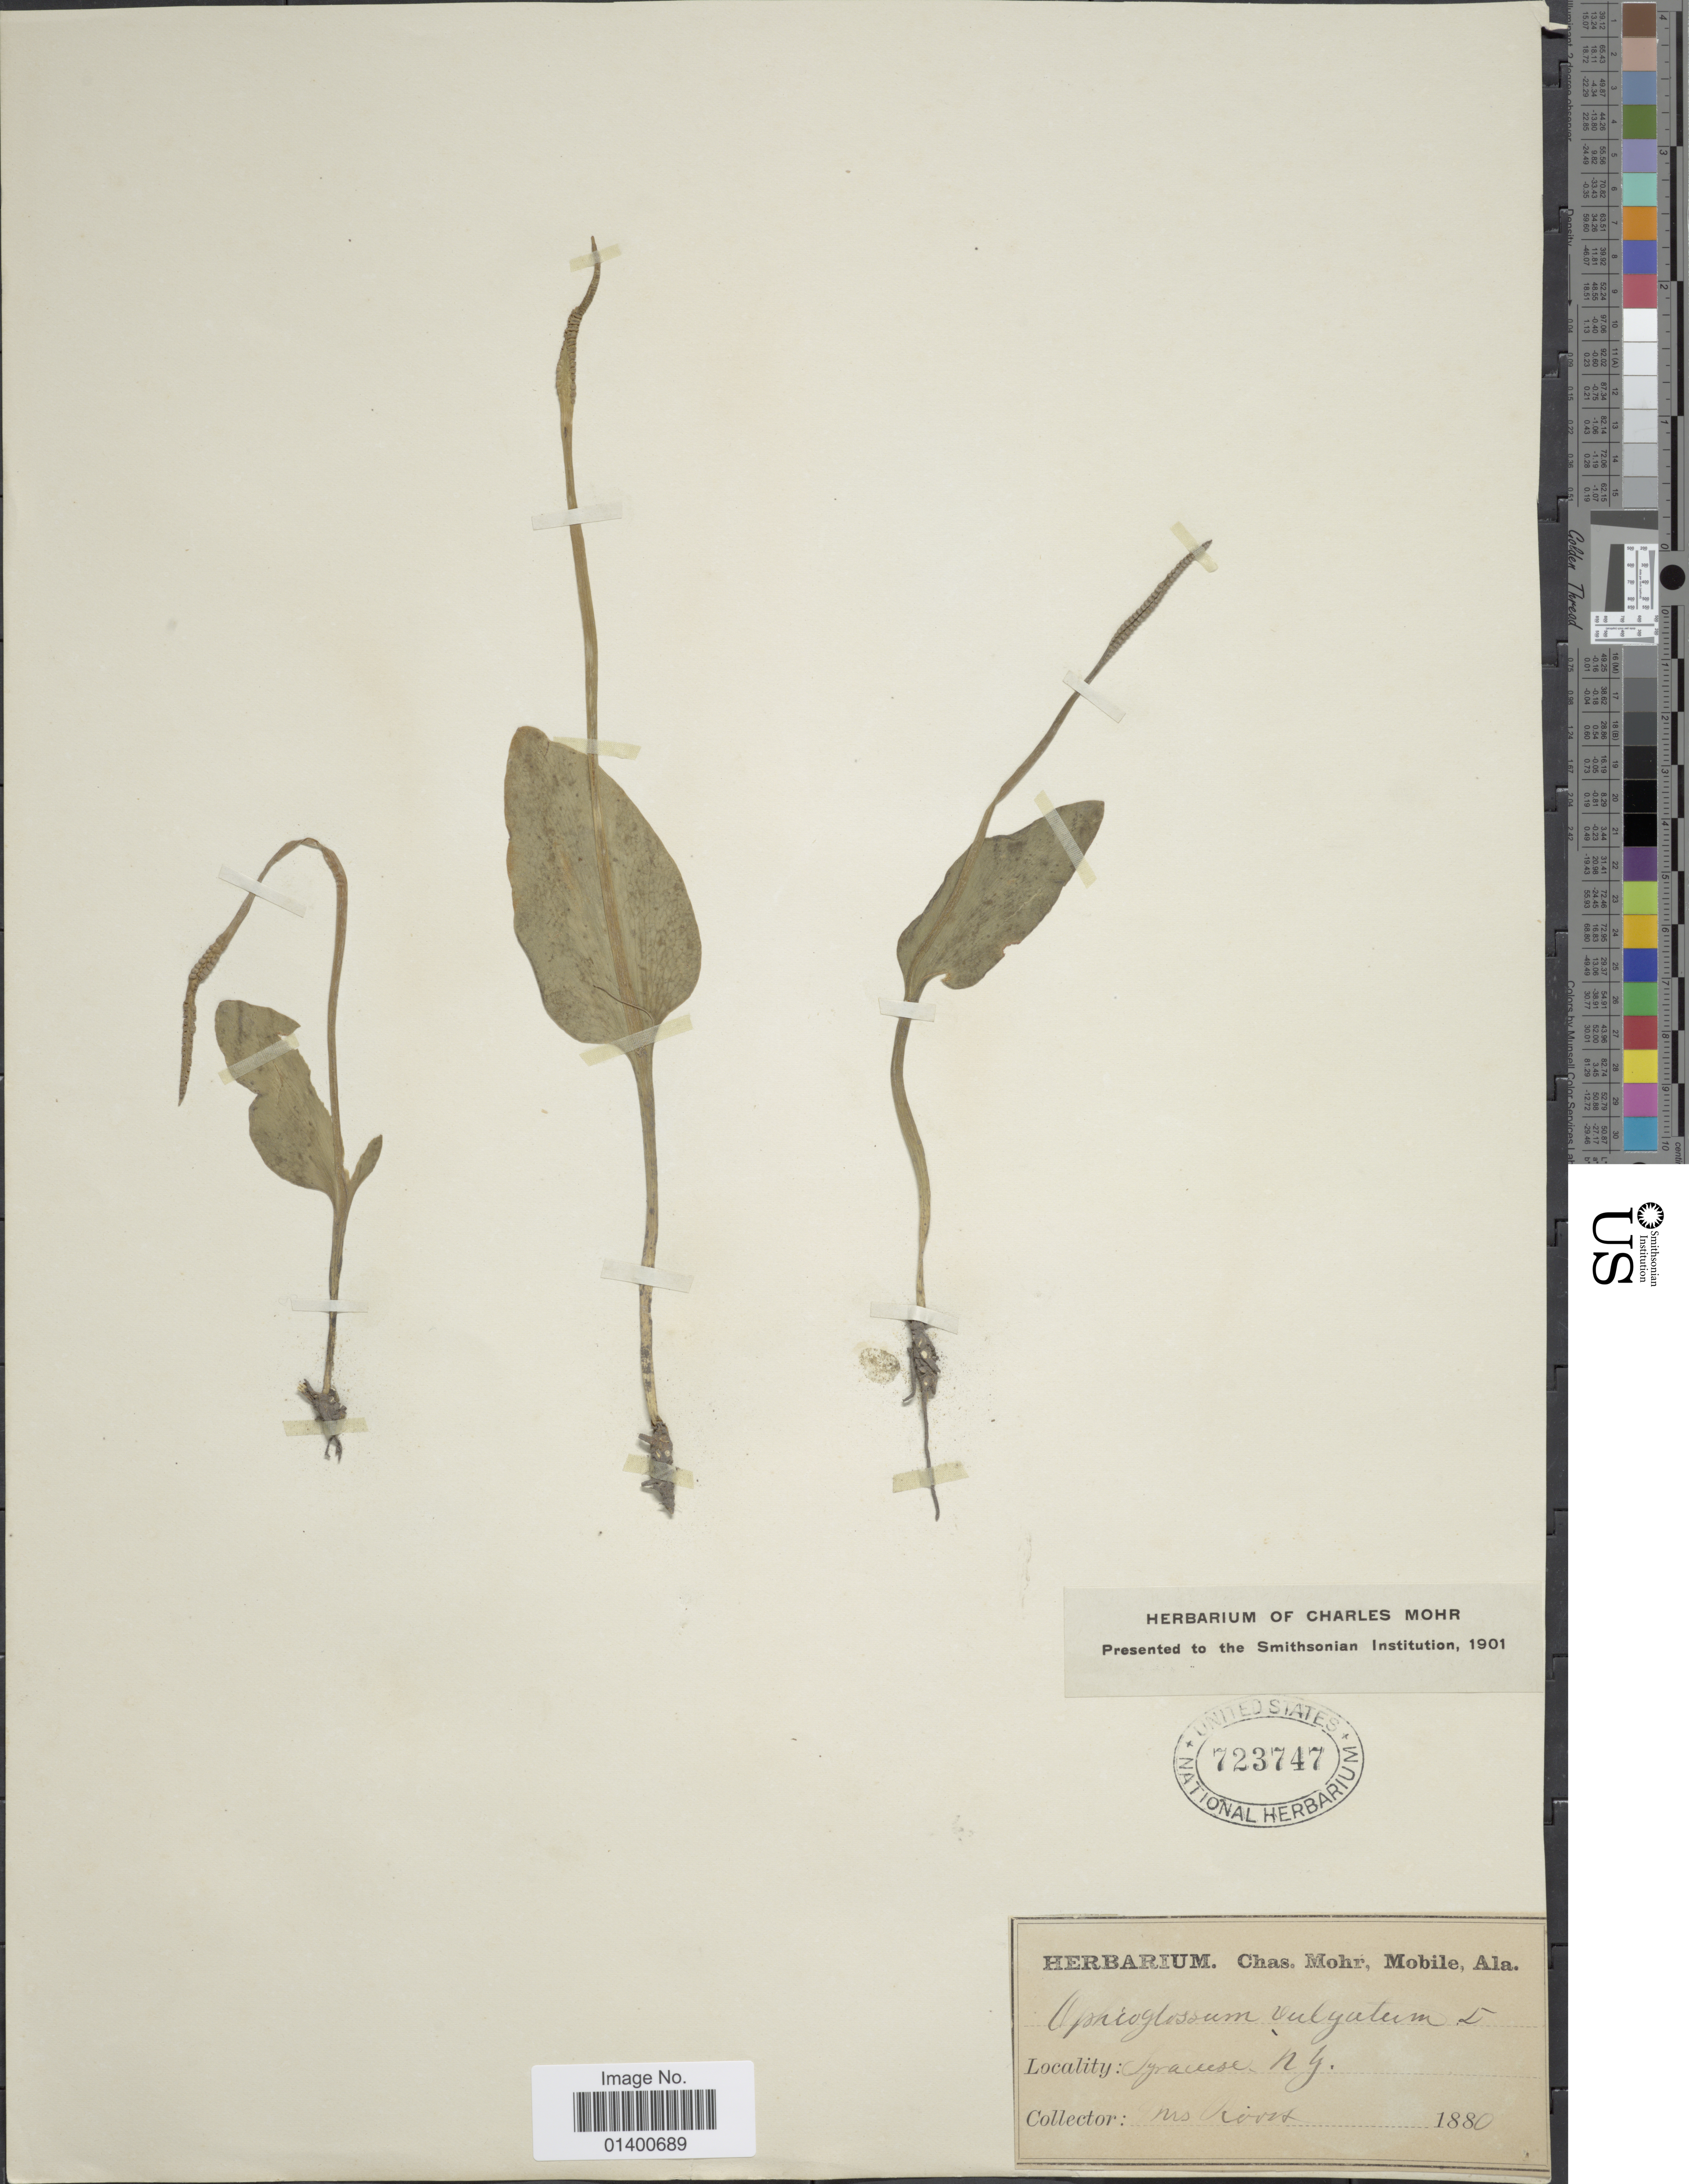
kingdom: Plantae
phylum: Tracheophyta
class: Polypodiopsida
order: Ophioglossales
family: Ophioglossaceae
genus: Ophioglossum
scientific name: Ophioglossum vulgatum var. pseudopodum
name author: (S.F. Blake) Farw.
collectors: Revst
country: United States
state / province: New York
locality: Syracuse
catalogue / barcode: US 723747